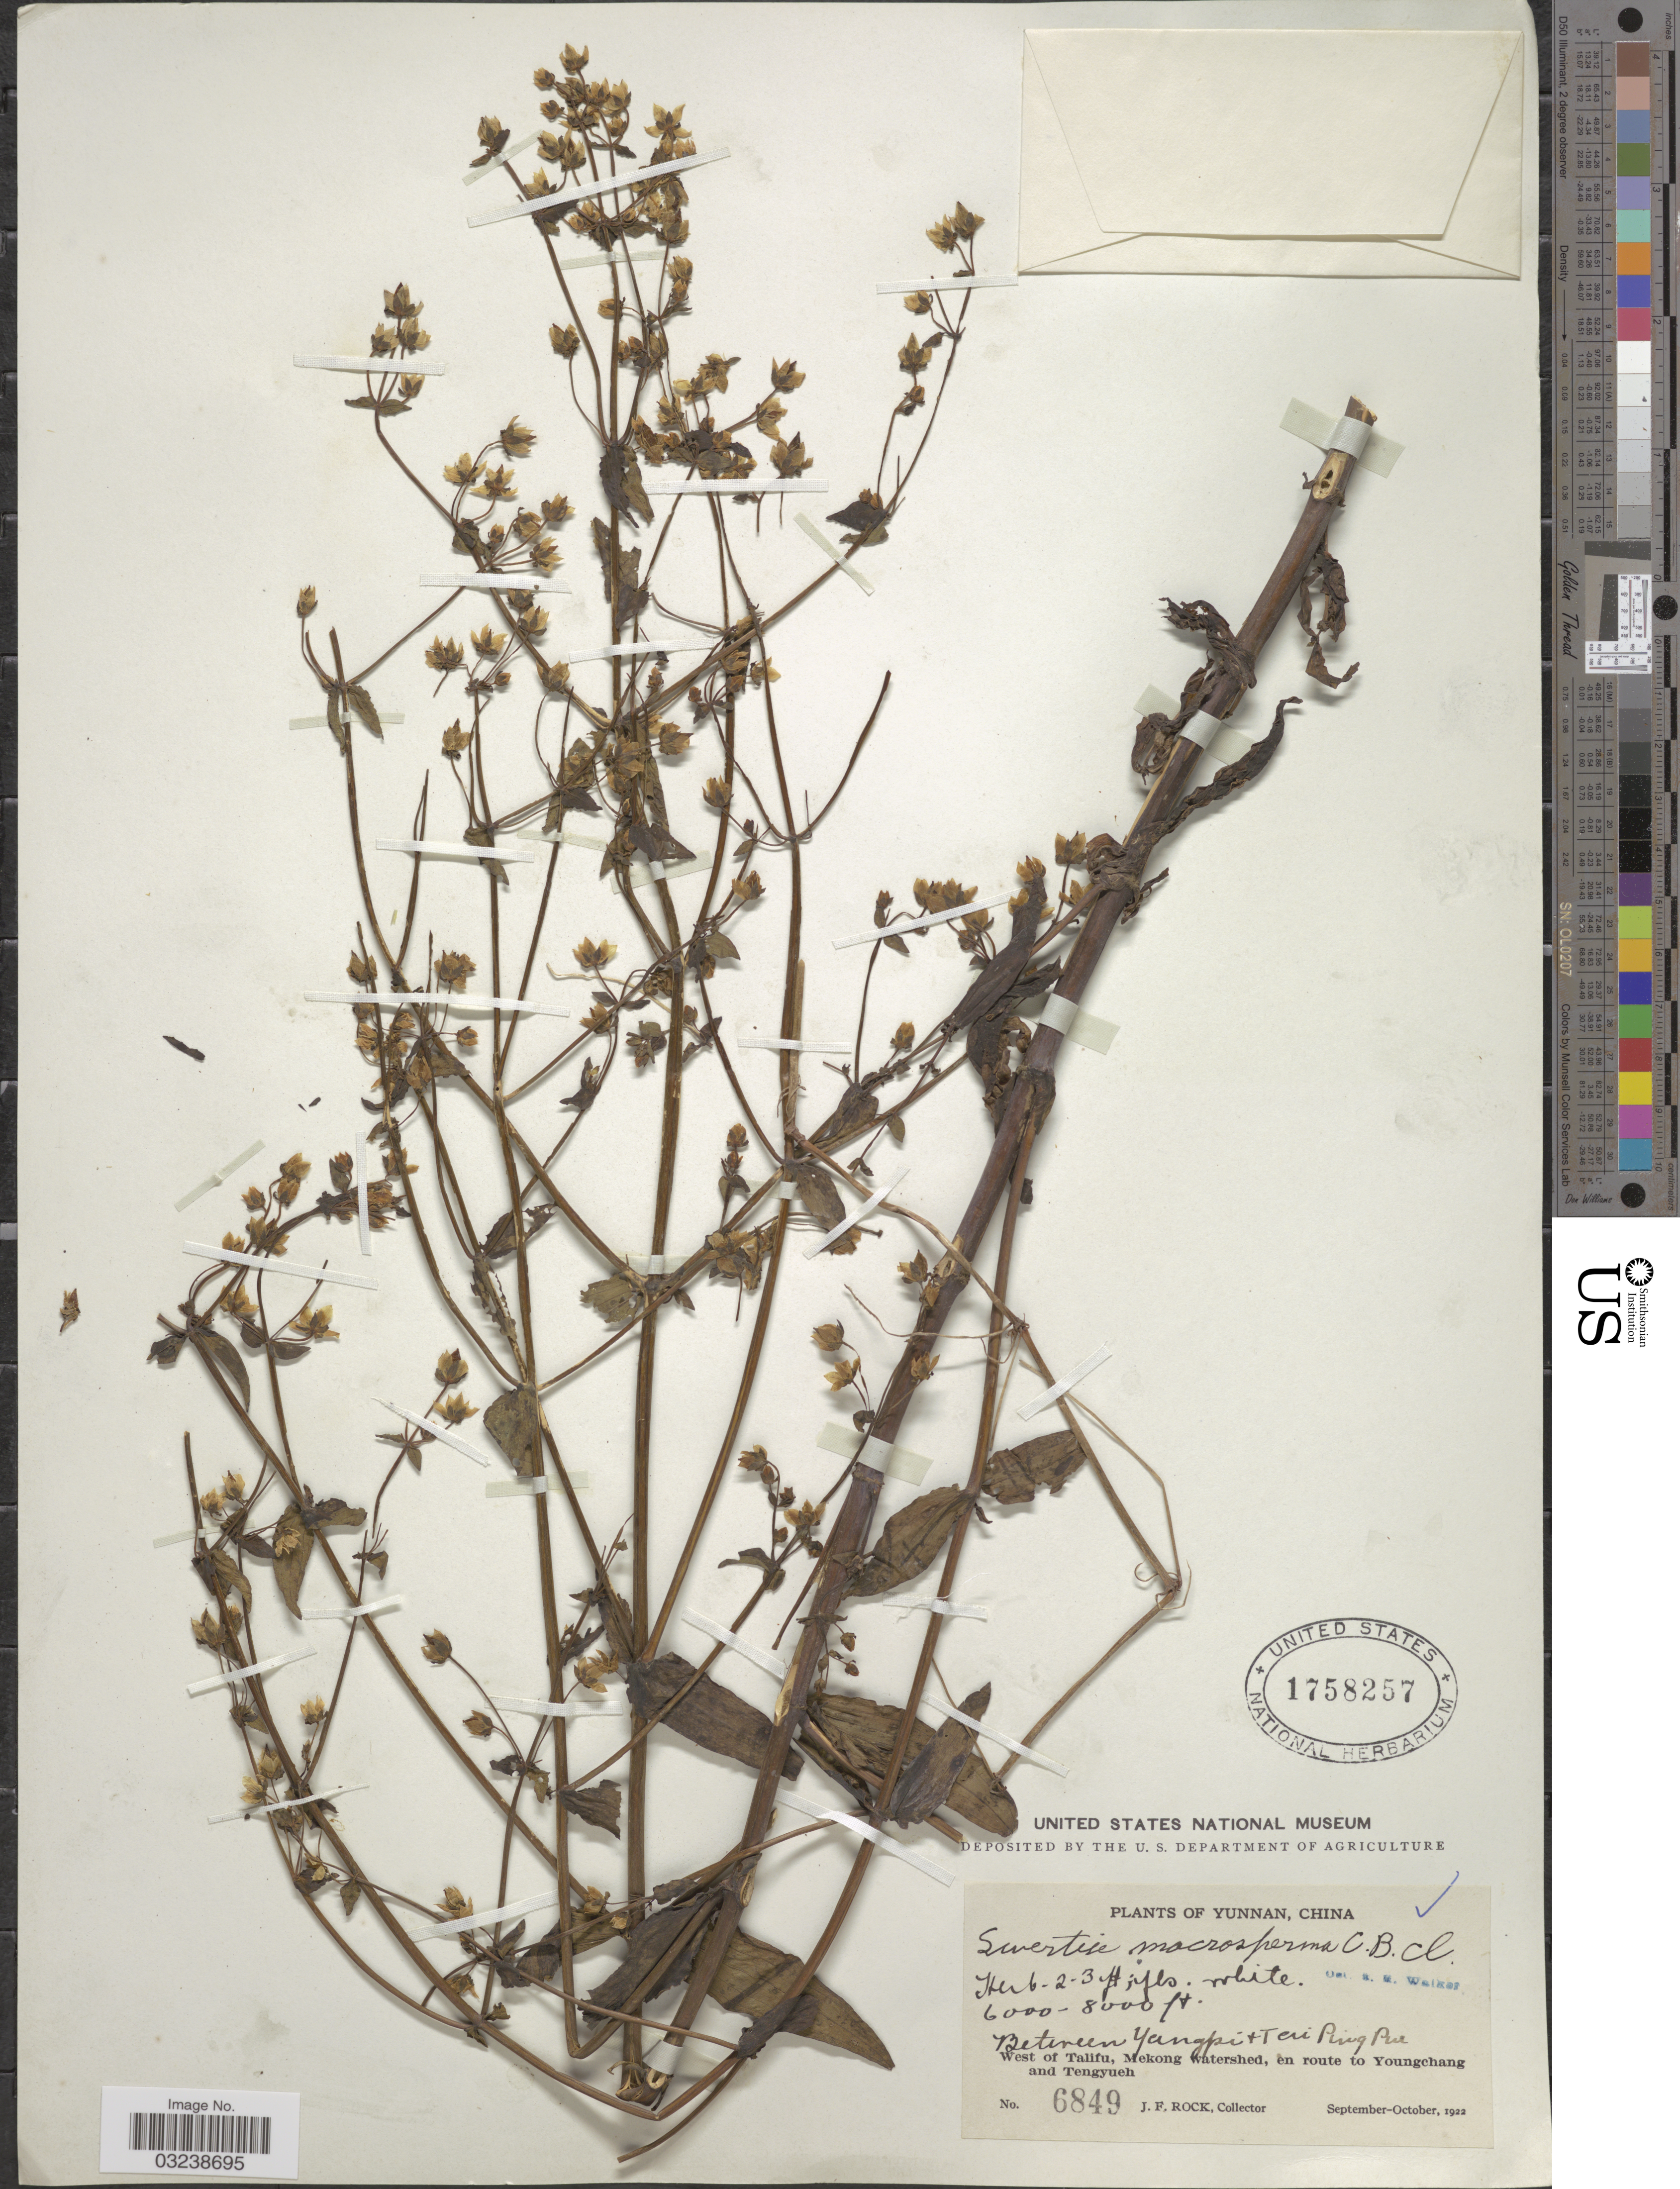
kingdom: Plantae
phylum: Tracheophyta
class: Magnoliopsida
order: Gentianales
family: Gentianaceae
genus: Swertia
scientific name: Swertia macrosperma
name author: (C.B. Clarke) C.B. Clarke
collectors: J. Rock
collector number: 6849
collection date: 1922-09/1922-10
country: China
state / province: Yunnan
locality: Between Yangpi & Teri Ping Pue. West of Talifu, Mekong watershed, en route to Youngchang and Tengyueh.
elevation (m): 1829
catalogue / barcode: US 1758257